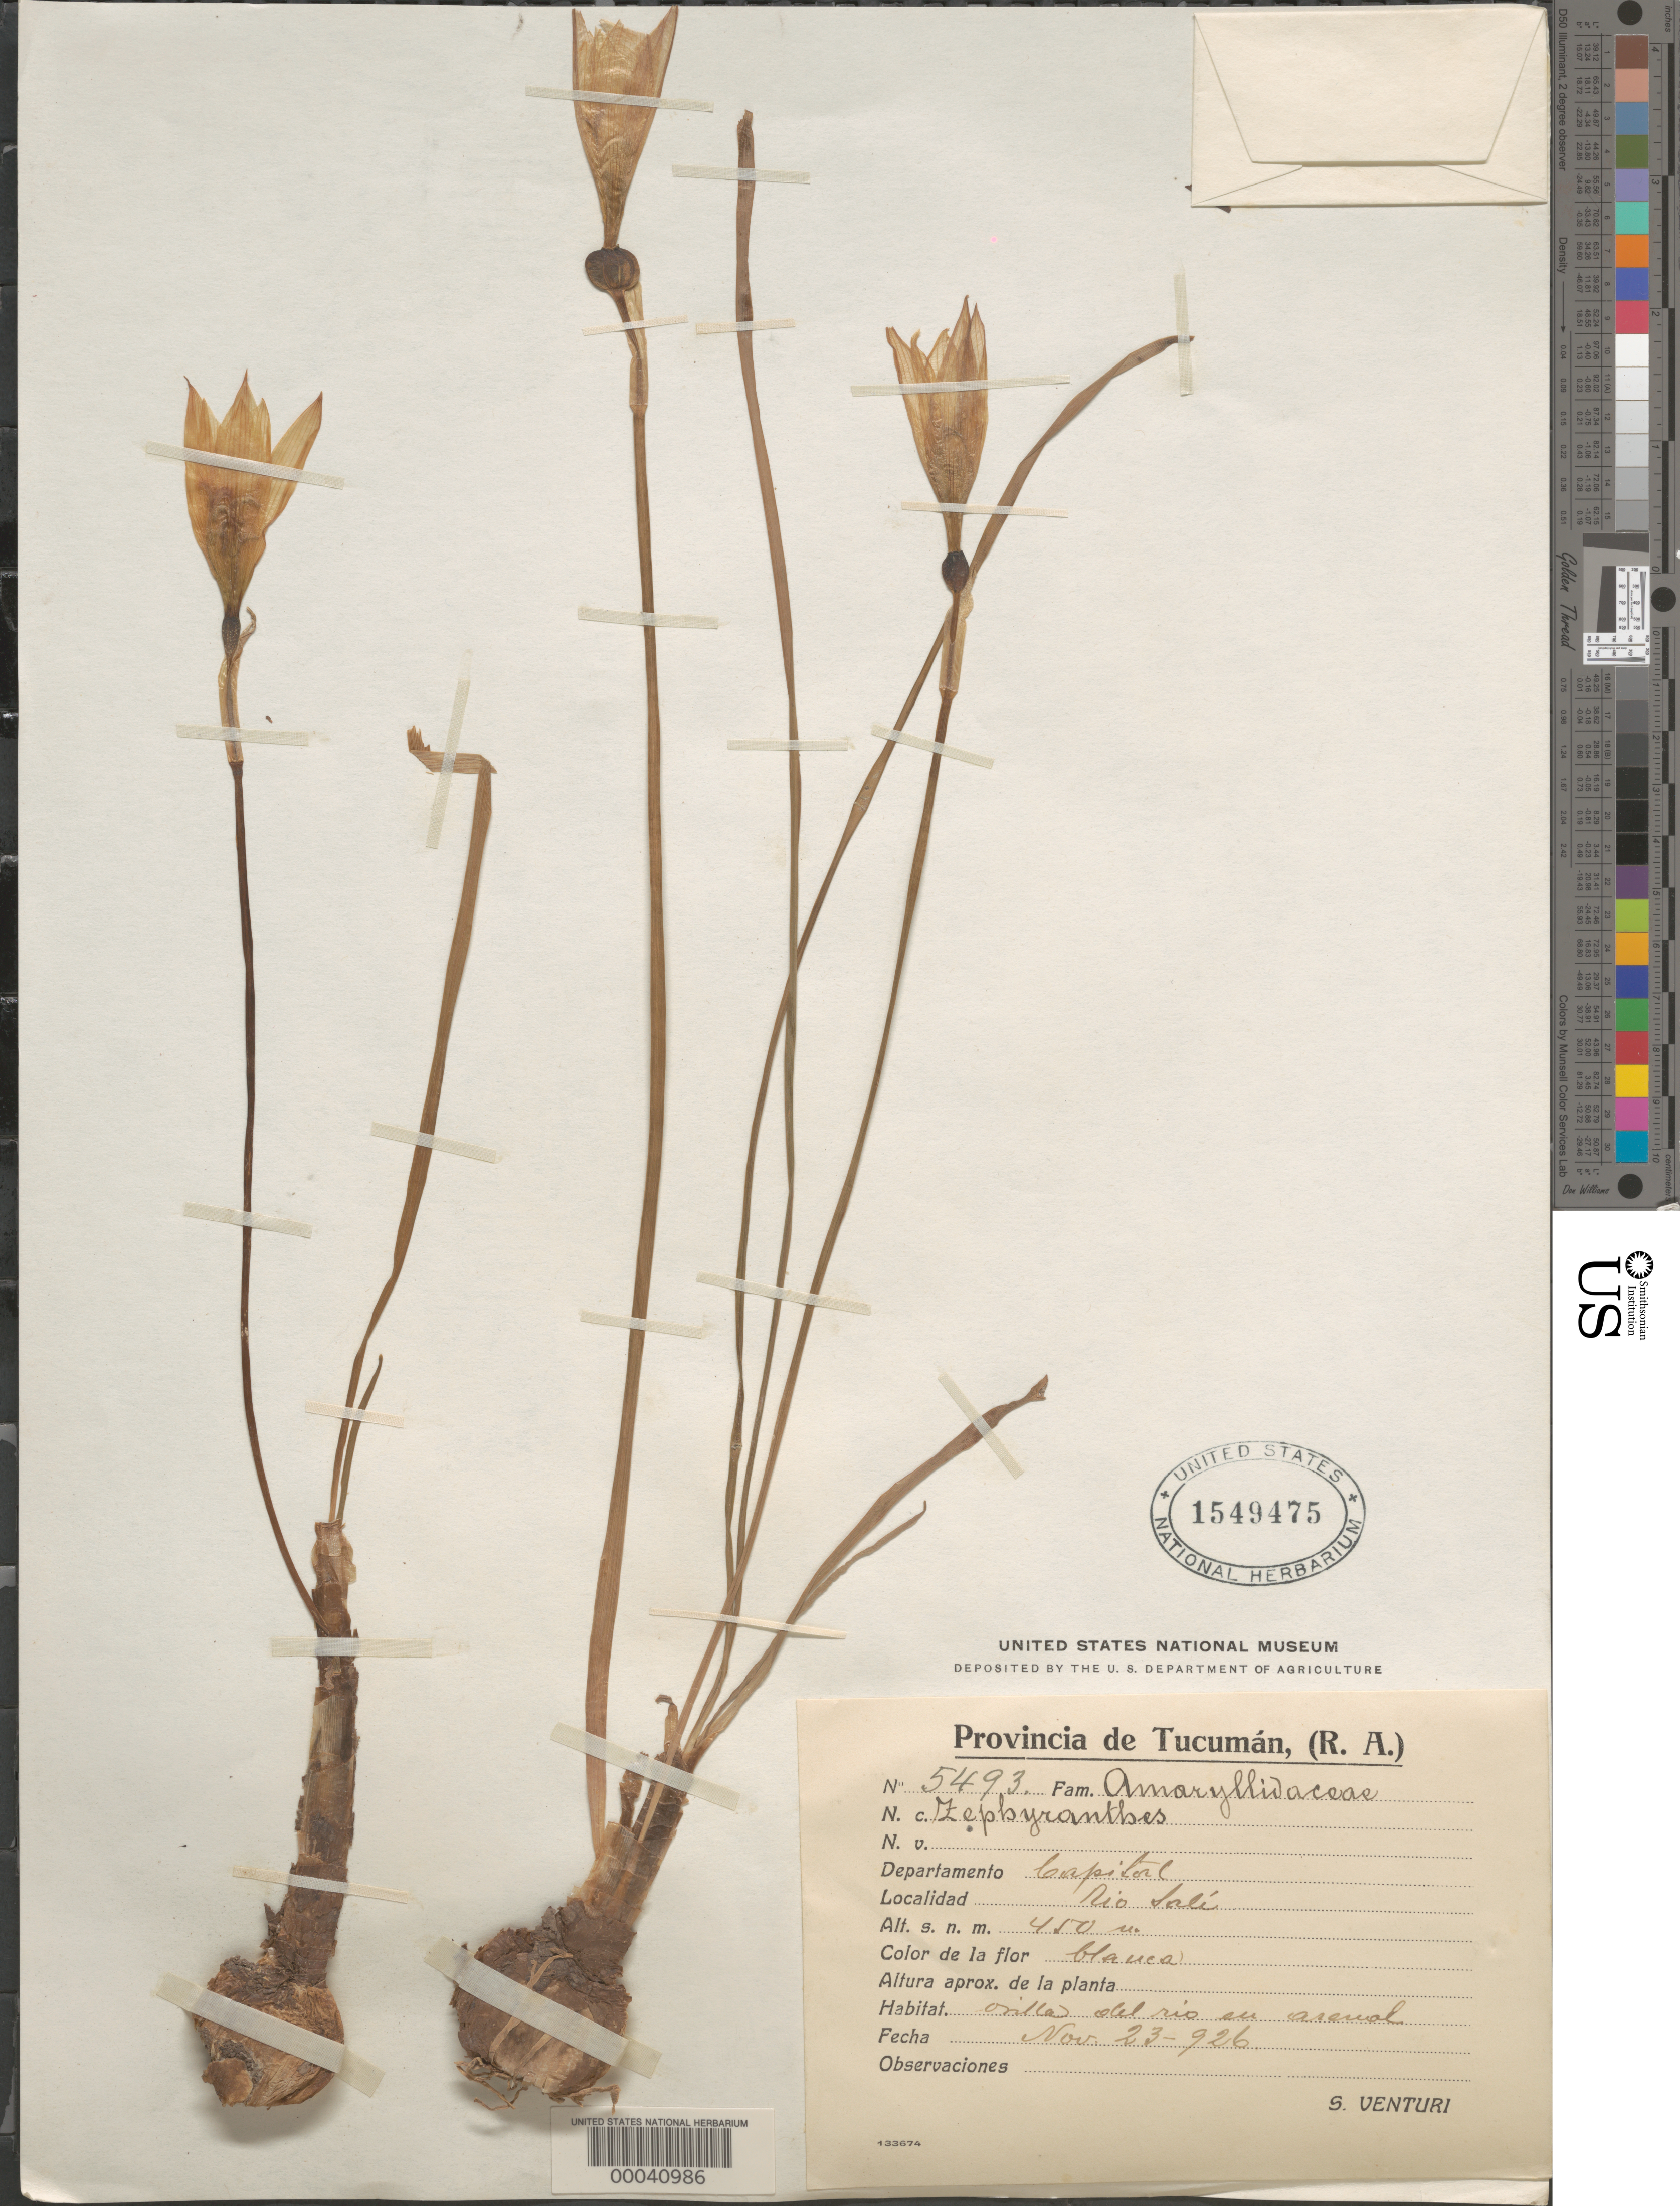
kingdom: Plantae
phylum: Tracheophyta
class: Liliopsida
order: Asparagales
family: Amaryllidaceae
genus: Zephyranthes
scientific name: Zephyranthes sp.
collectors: S. Venturi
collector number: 5493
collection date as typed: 23 Nov 1926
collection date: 1926-11-23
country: Argentina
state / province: Tucumán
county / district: Capital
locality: Rio Sali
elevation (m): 450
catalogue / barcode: US 1549475